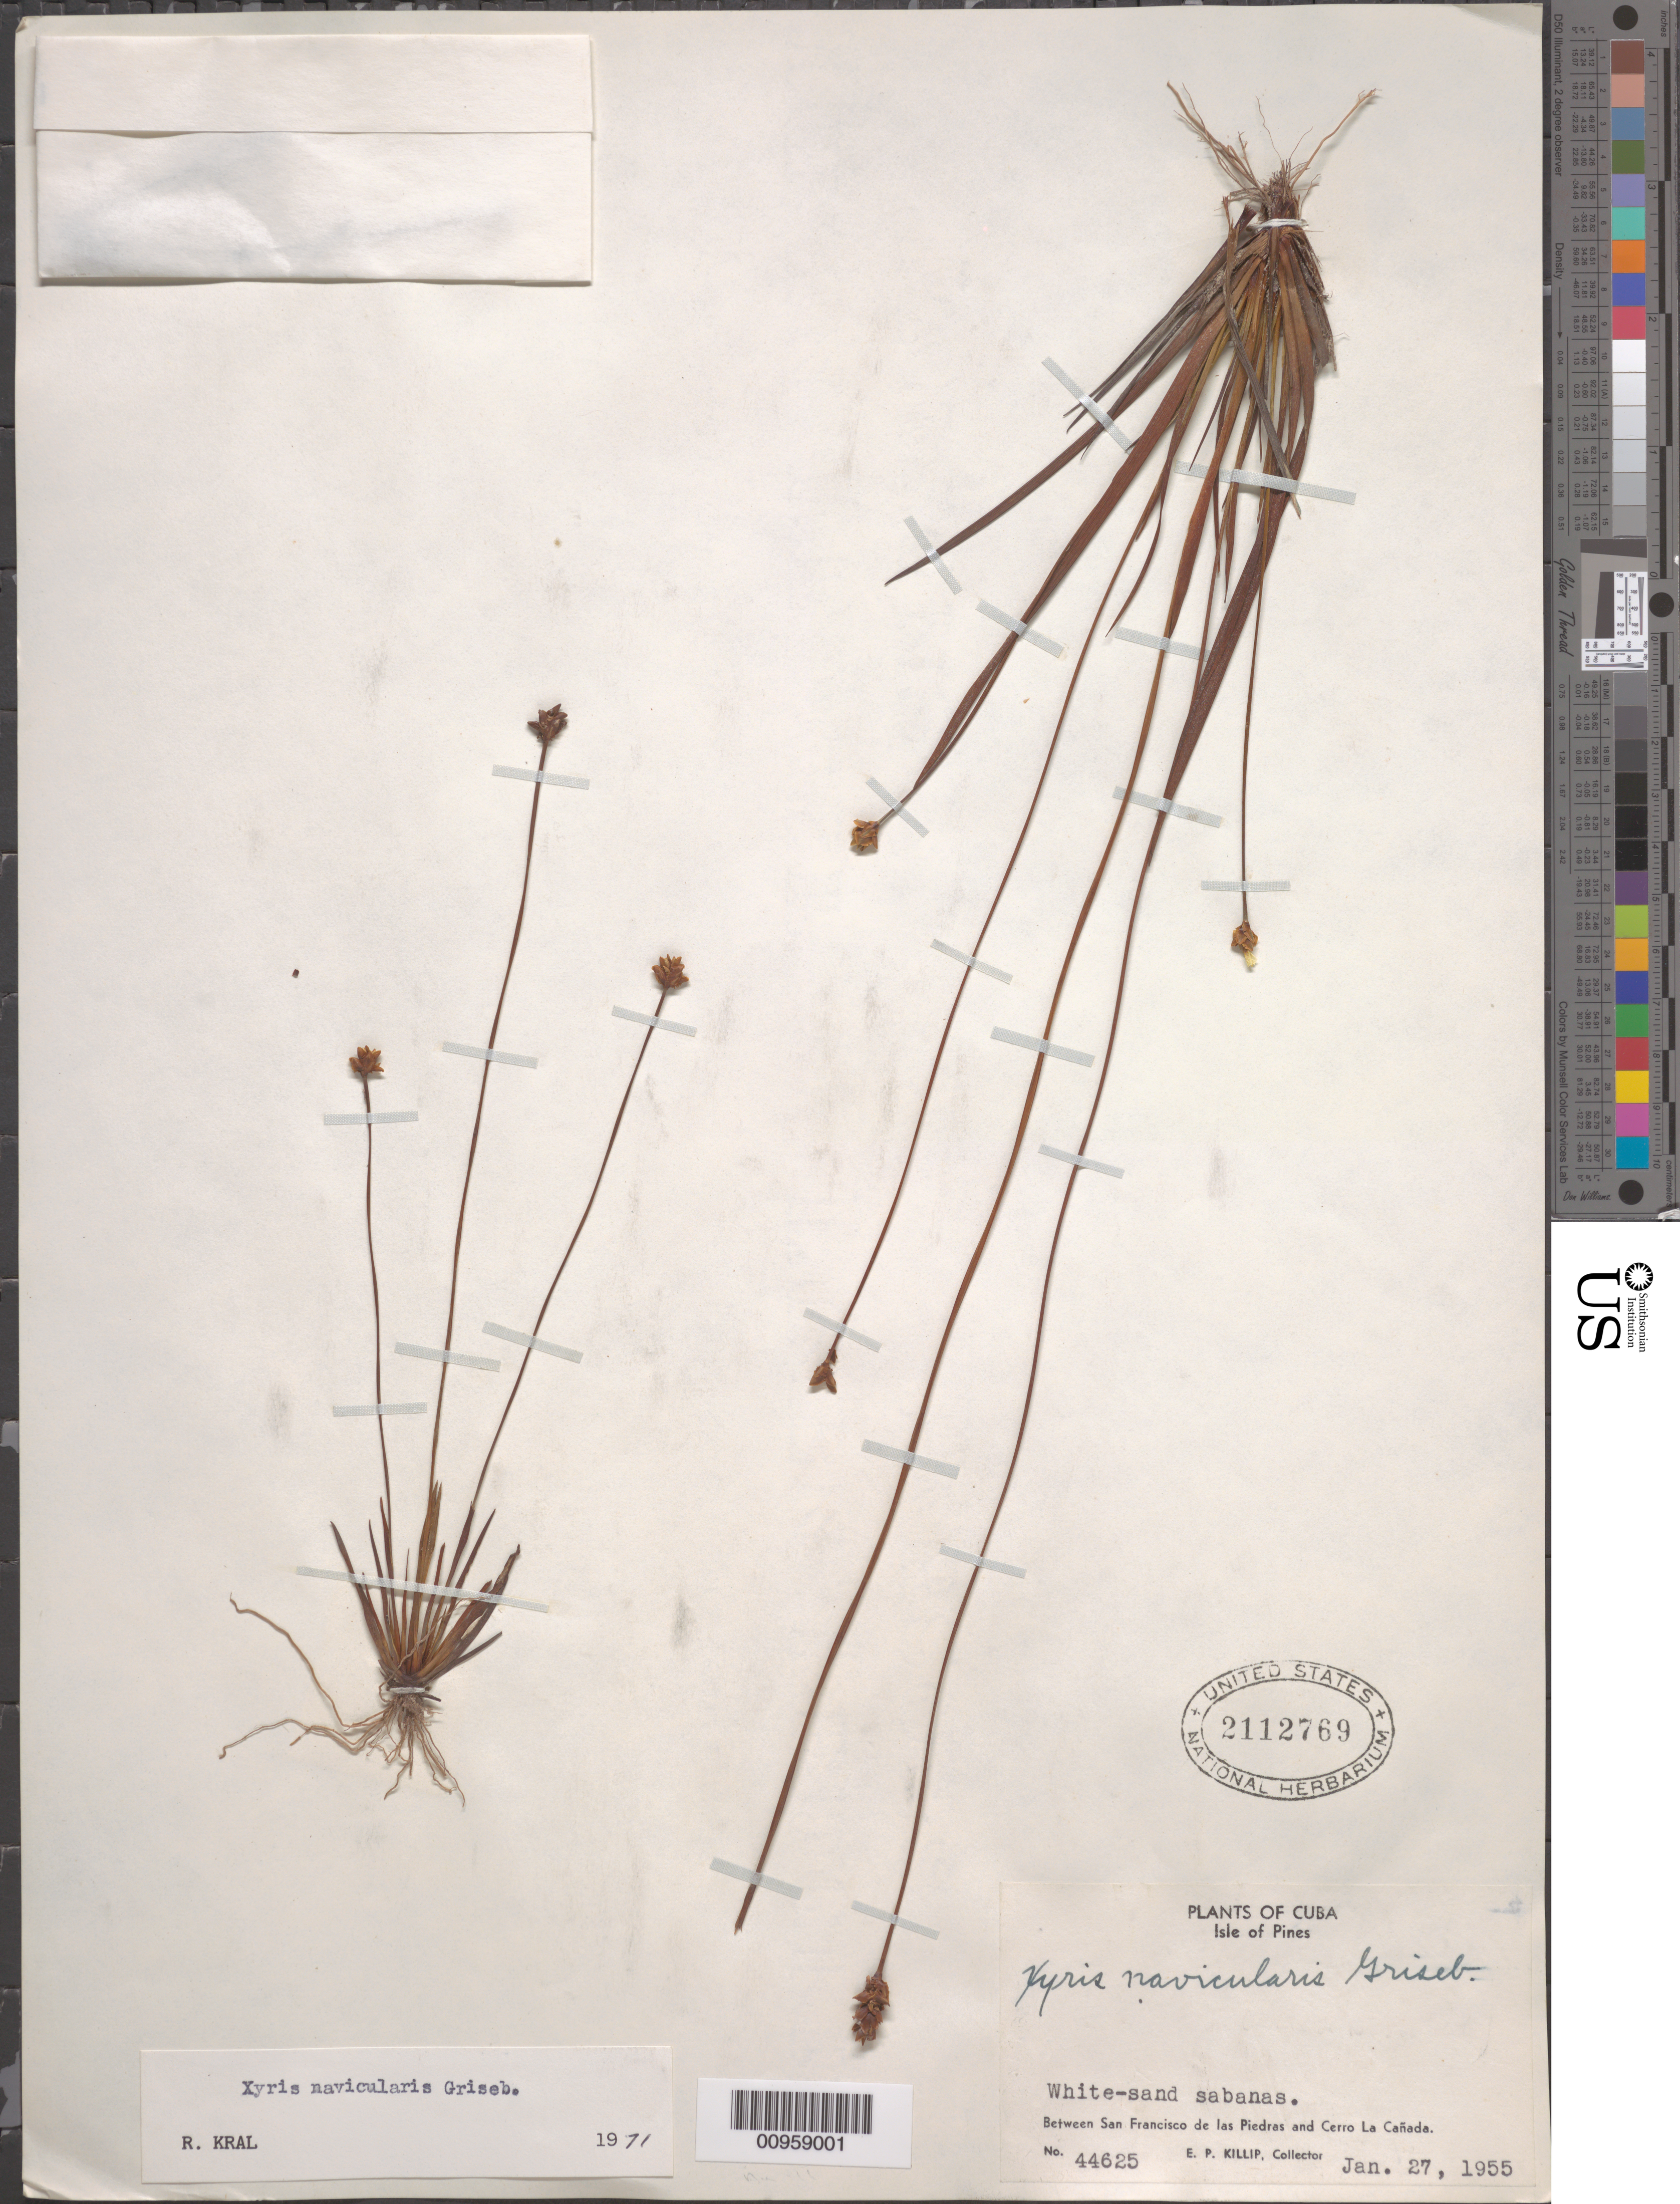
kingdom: Plantae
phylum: Tracheophyta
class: Liliopsida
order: Poales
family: Xyridaceae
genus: Xyris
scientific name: Xyris navicularis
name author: Griseb.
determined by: Kral, Robert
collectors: E. P. Killip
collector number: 44625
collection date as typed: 27 Jan 1955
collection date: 1955-01-27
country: Cuba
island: Isla de la Juventud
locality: Isle of Pines, between San Francisco de las Piedras and Cerro La Cañada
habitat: White-sand sabanas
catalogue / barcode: US 2112769